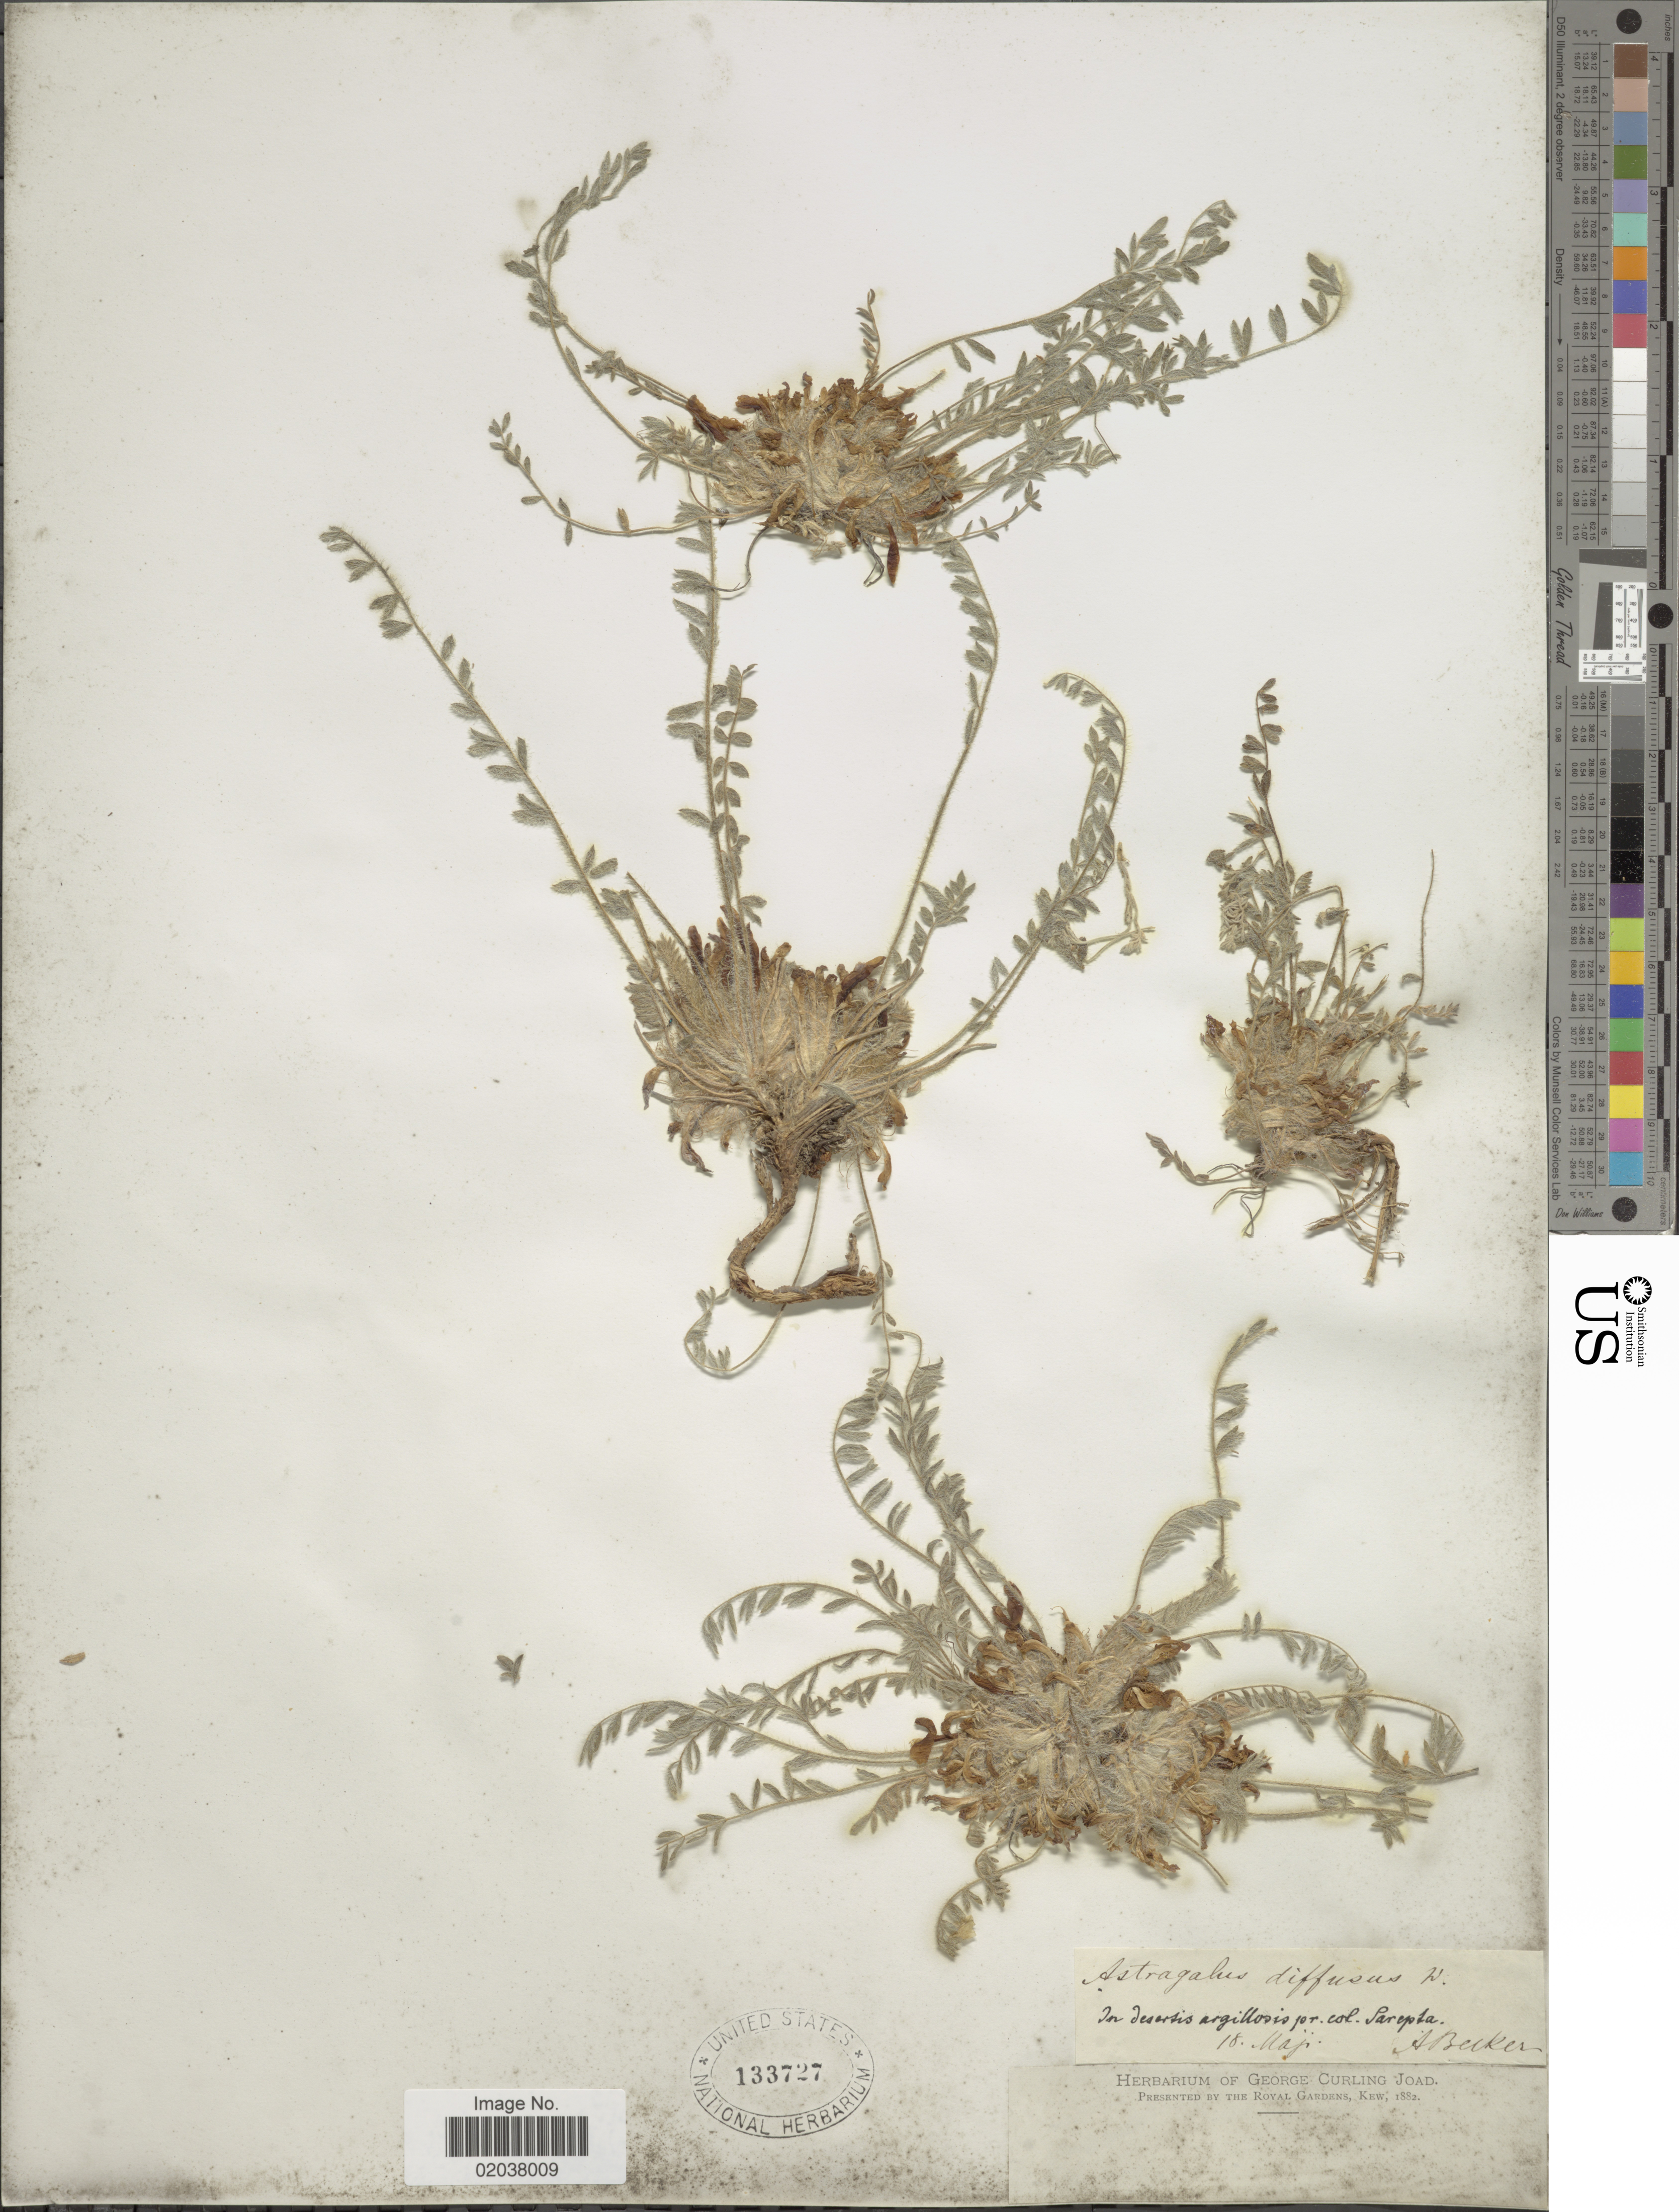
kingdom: Plantae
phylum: Tracheophyta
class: Magnoliopsida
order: Fabales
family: Fabaceae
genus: Astragalus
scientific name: Astragalus dolichophyllus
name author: Pall.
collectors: A. Becker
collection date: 1882-05-18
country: Russian Federation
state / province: Volgograd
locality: In deseris argillosis pr. col. Sarepta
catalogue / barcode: US 133727